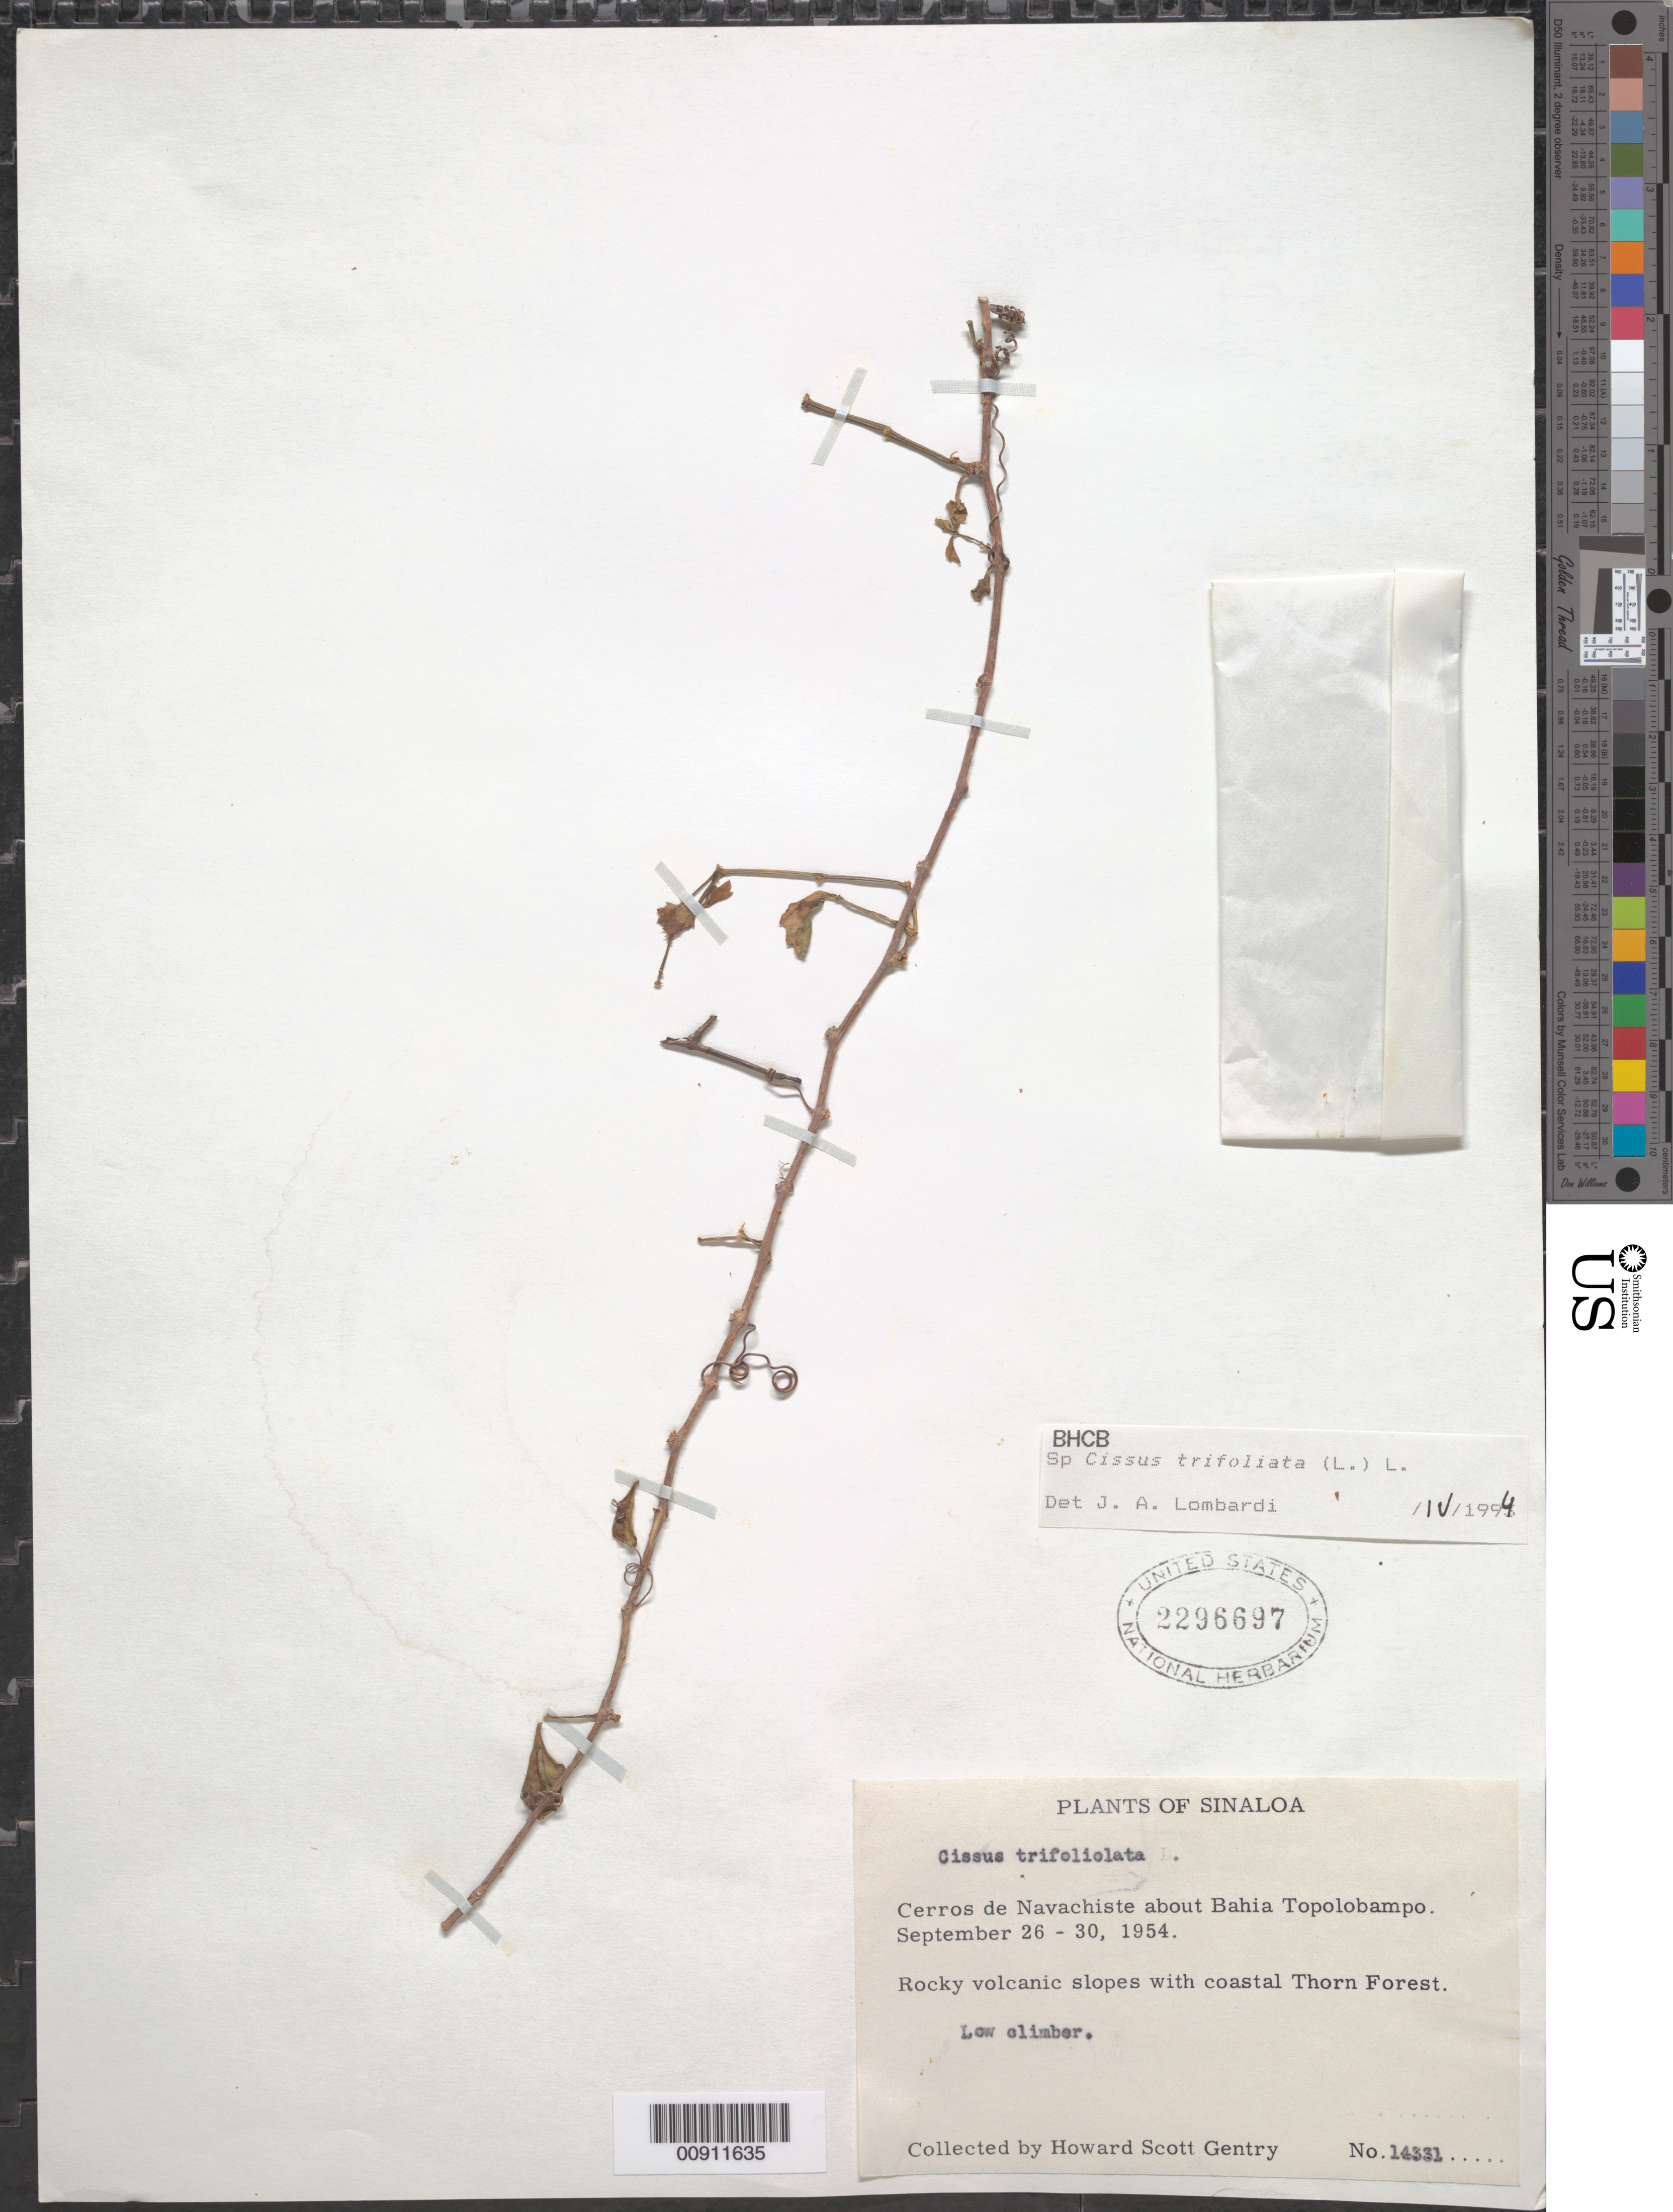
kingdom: Plantae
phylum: Tracheophyta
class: Magnoliopsida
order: Vitales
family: Vitaceae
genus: Cissus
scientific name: Cissus trifoliata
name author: (L.) L.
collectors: H. S. Gentry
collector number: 14331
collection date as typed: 26 Sep 1954 to 30 Sep 1954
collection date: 1954-09-26/1954-09-30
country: Mexico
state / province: Sinaloa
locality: Cerros de Navachiste about Bahía Topolobampo.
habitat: Rocky volcanic slopes with coastal Thorn Forest.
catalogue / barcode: US 2296697